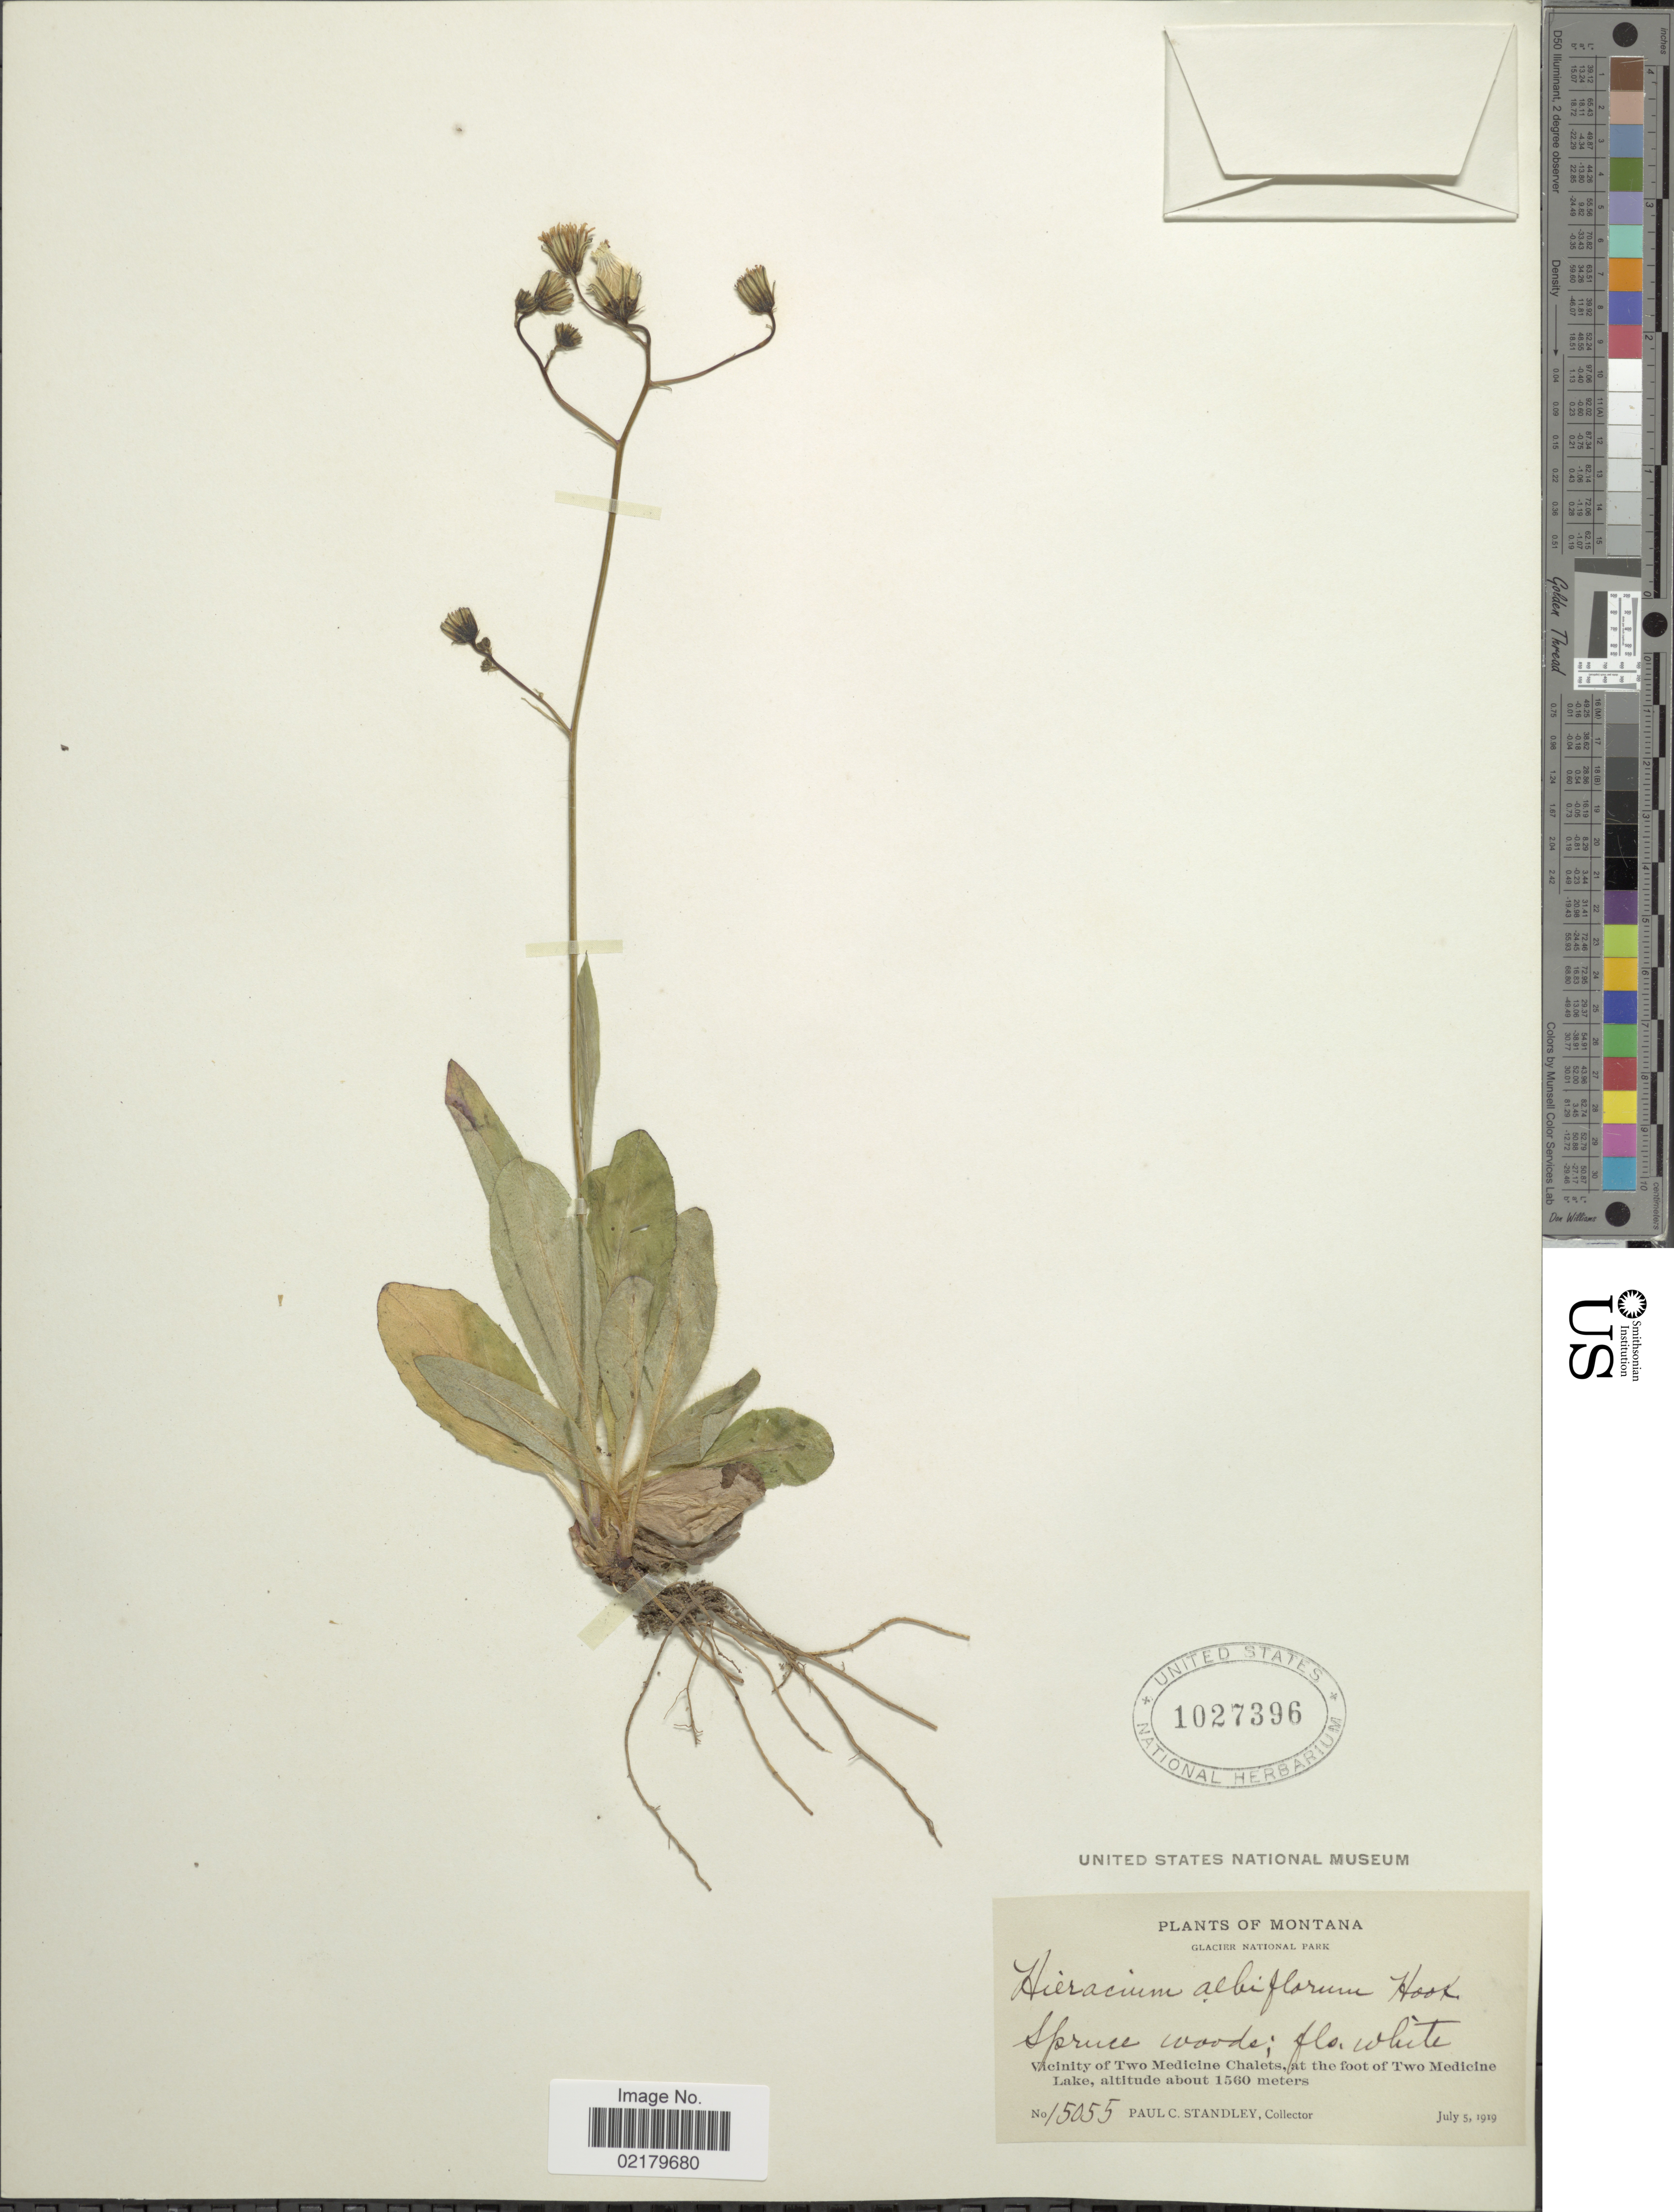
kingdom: Plantae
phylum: Tracheophyta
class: Magnoliopsida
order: Asterales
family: Asteraceae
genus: Hieracium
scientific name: Hieracium albiflorum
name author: Hook.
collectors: P. C. Standley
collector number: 15055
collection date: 1919-07-05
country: United States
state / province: Montana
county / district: Glacier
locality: Glacier National Park, Spruce woods; Vicinity of Two Medicine Chalets, at the foot of two Medicine Lake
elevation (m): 1560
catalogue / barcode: US 1027396